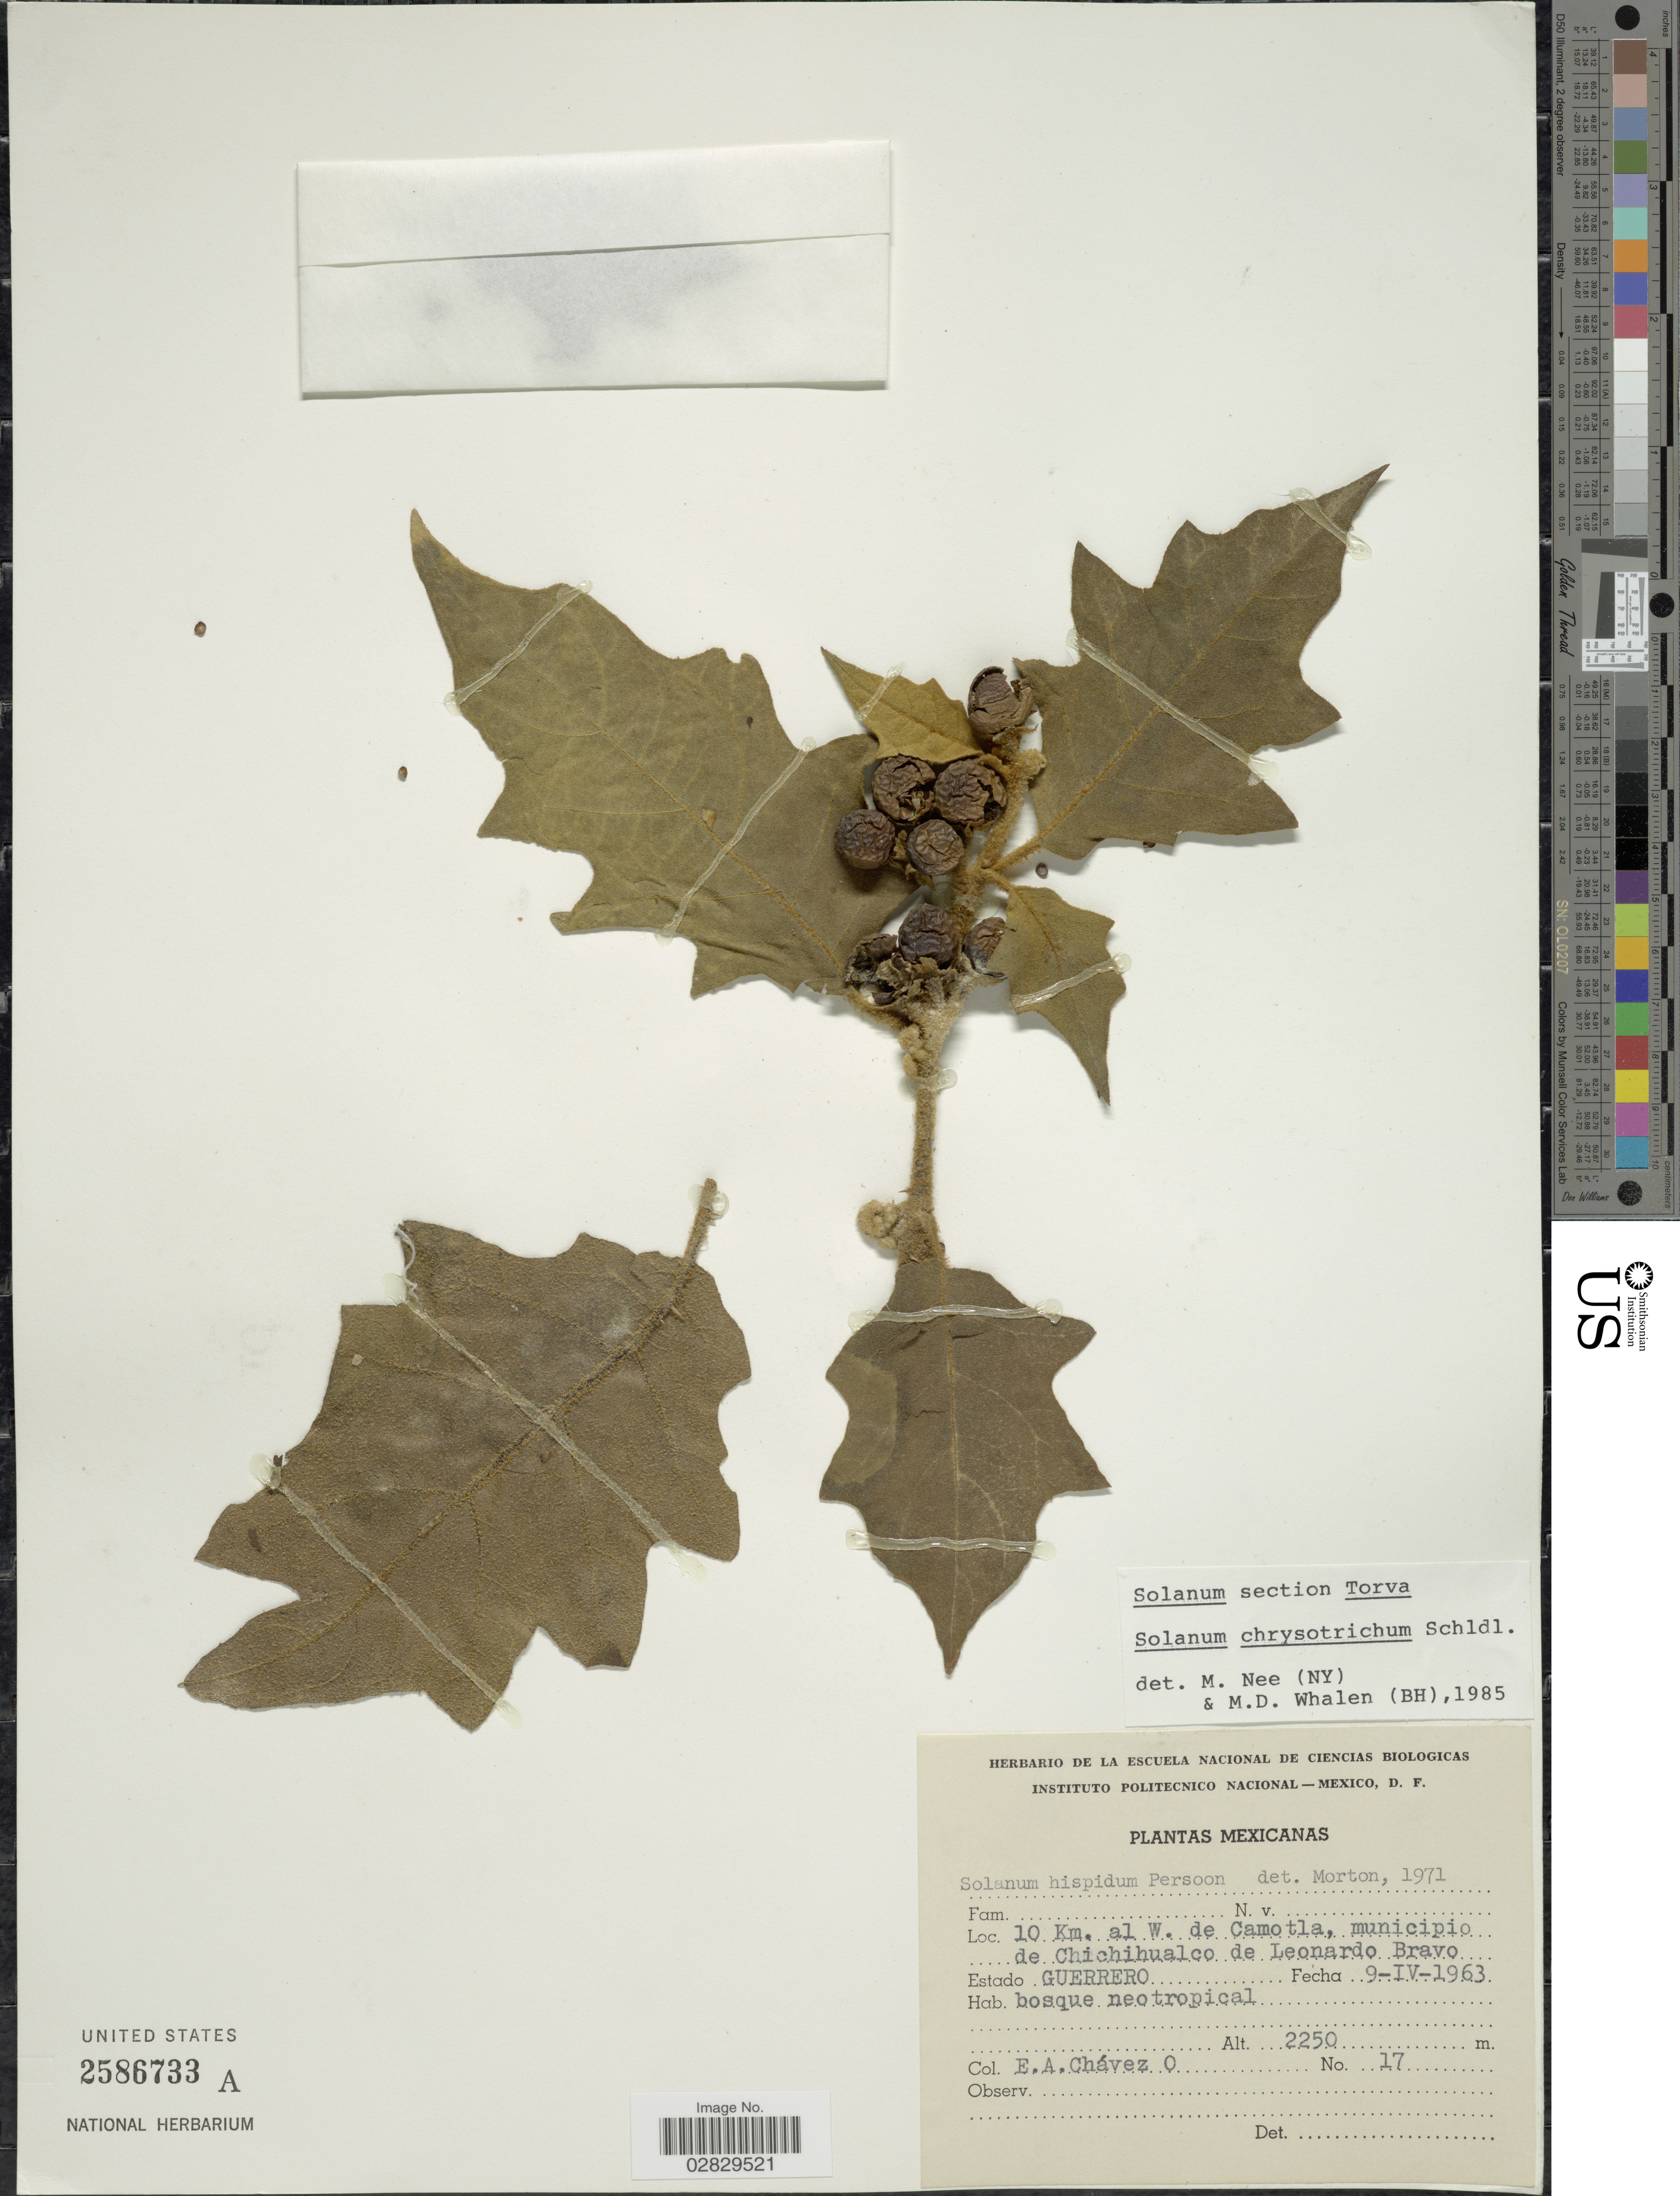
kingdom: Plantae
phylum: Tracheophyta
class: Magnoliopsida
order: Solanales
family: Solanaceae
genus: Solanum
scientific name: Solanum chrysotrichum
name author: Schltdl.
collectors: Chávez O., E.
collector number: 17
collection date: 1963-04-09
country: Mexico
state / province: Guerrero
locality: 10 Km. al W. de Camotla, municipio de Chichihualco de Leonardo Bravo.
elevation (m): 2250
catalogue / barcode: US 2586733A